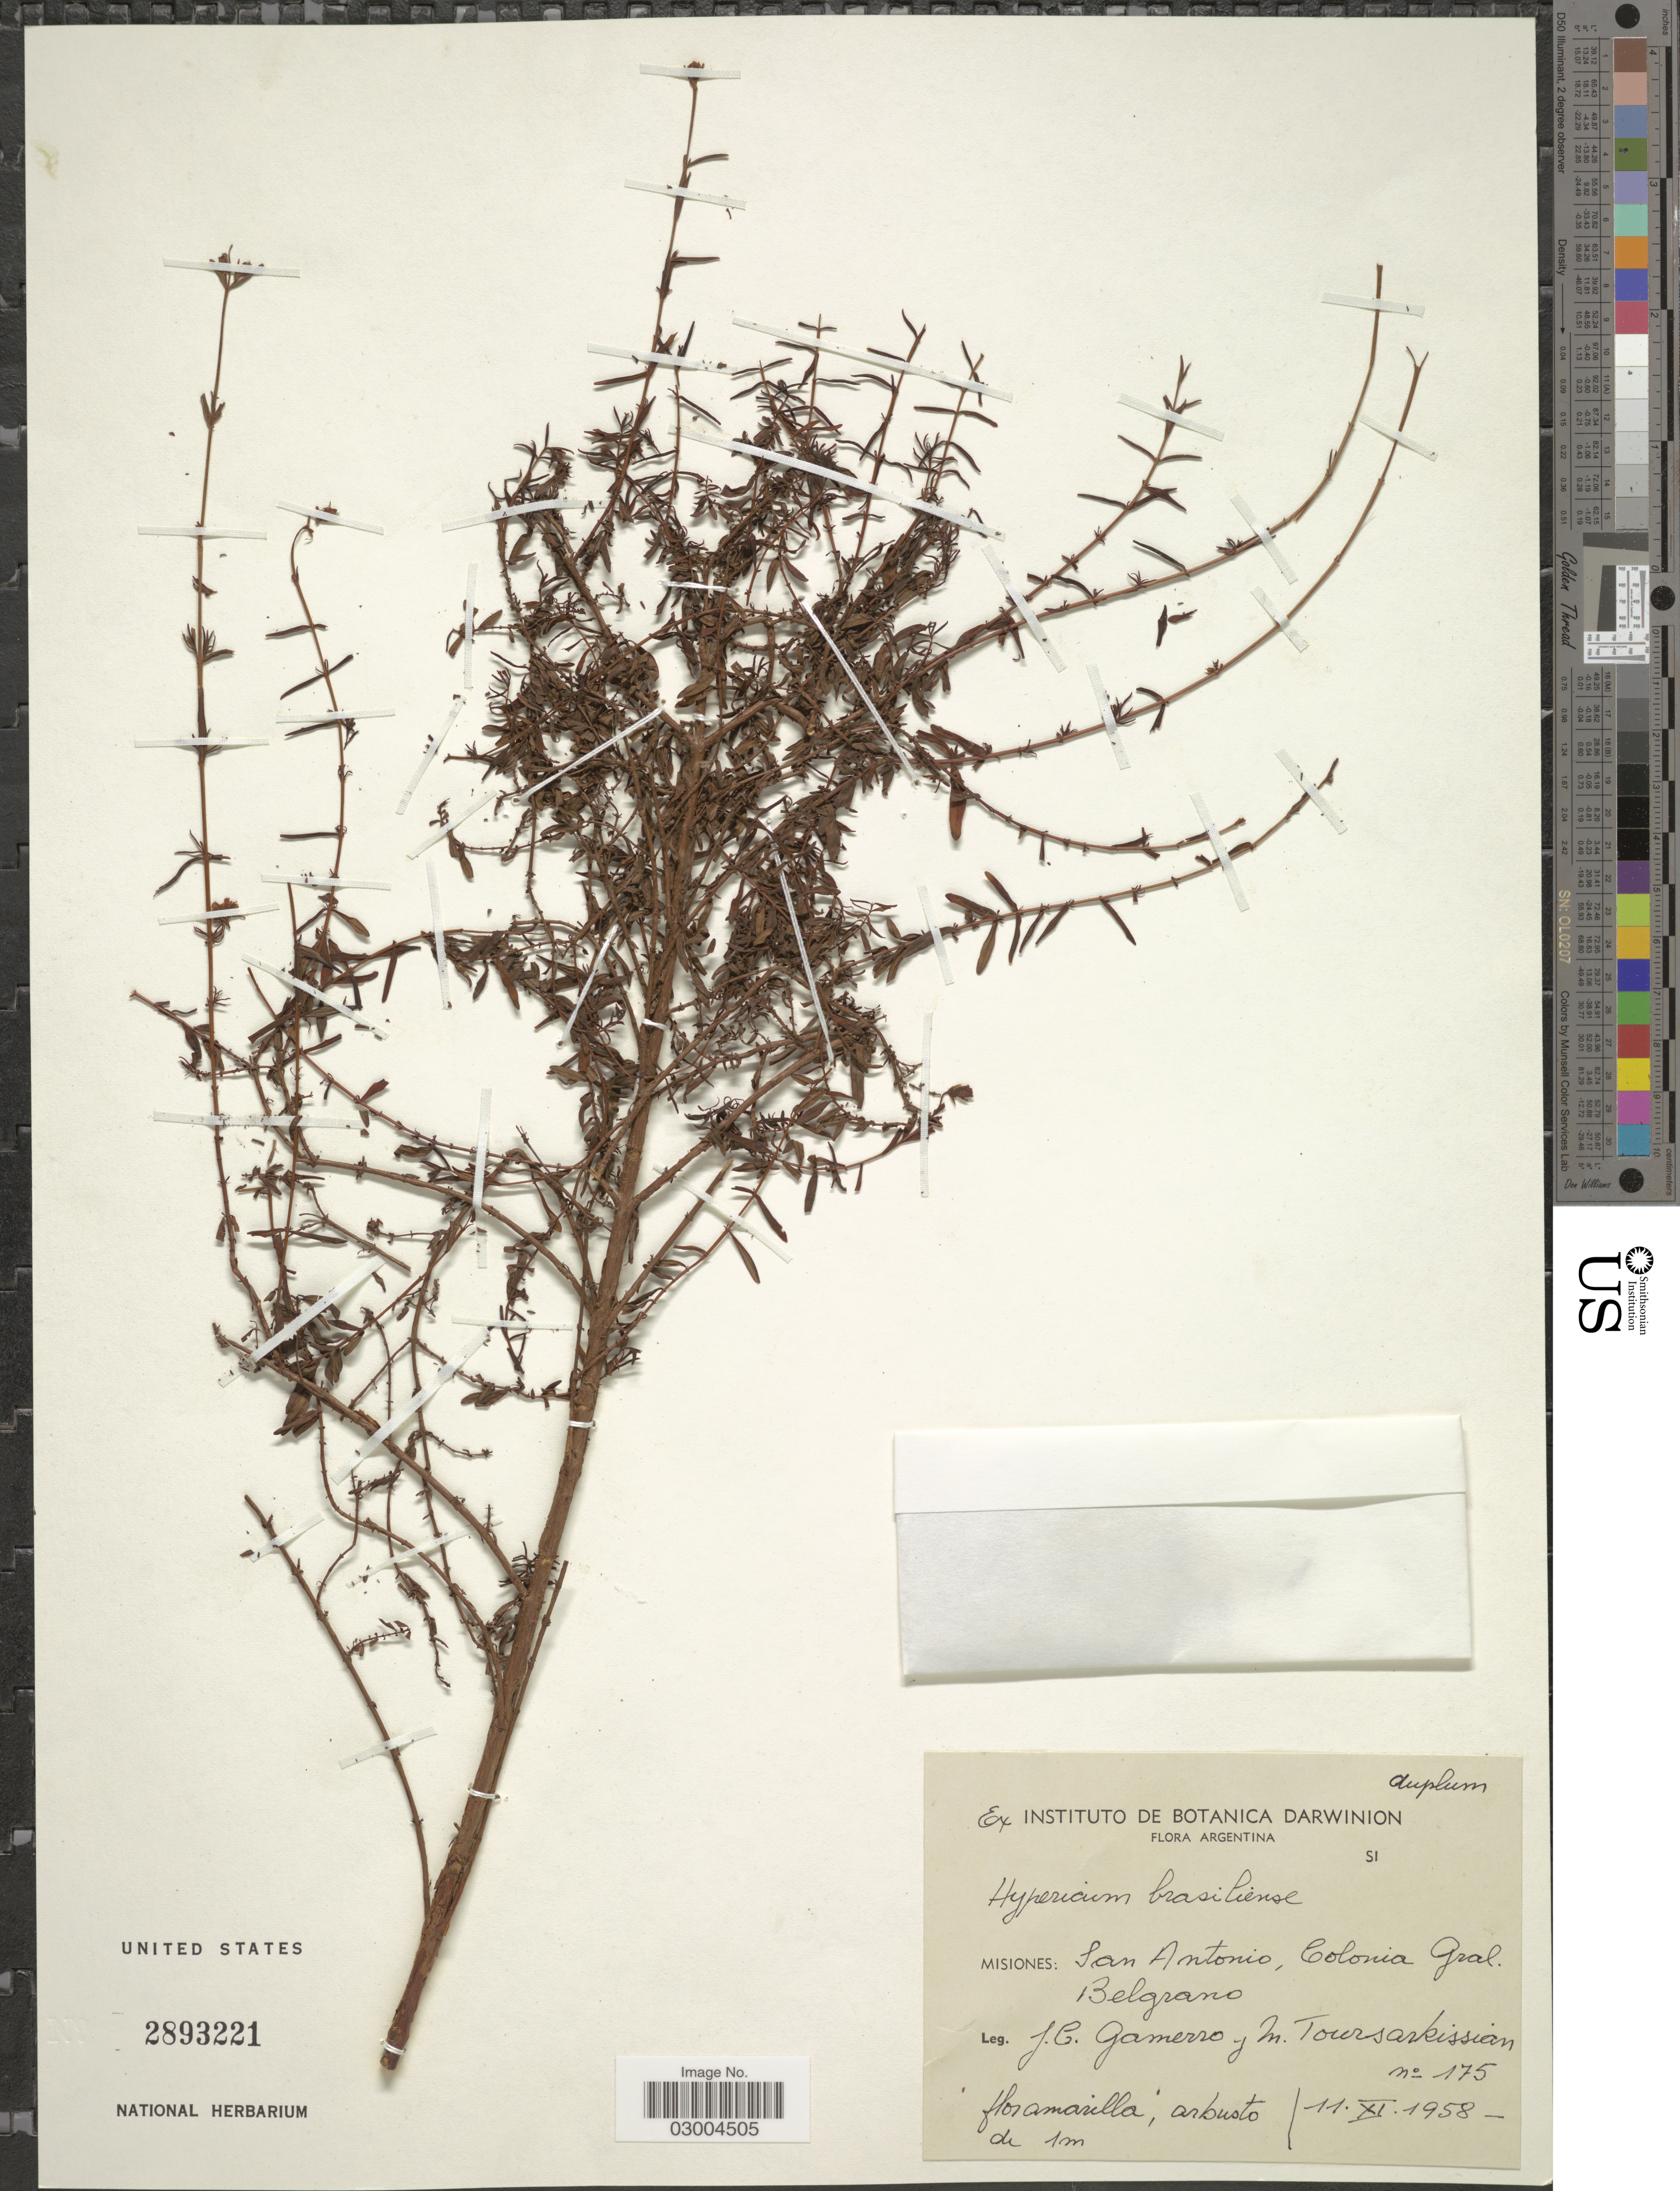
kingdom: Plantae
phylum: Tracheophyta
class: Magnoliopsida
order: Malpighiales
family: Hypericaceae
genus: Hypericum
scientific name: Hypericum brasiliense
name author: Choisy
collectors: J. Gamerro & M. Toursarkissian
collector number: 175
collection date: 1958-11-11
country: Argentina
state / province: Misiones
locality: San Antonio, Colonia Gral. Belgrano.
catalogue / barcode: US 2893221